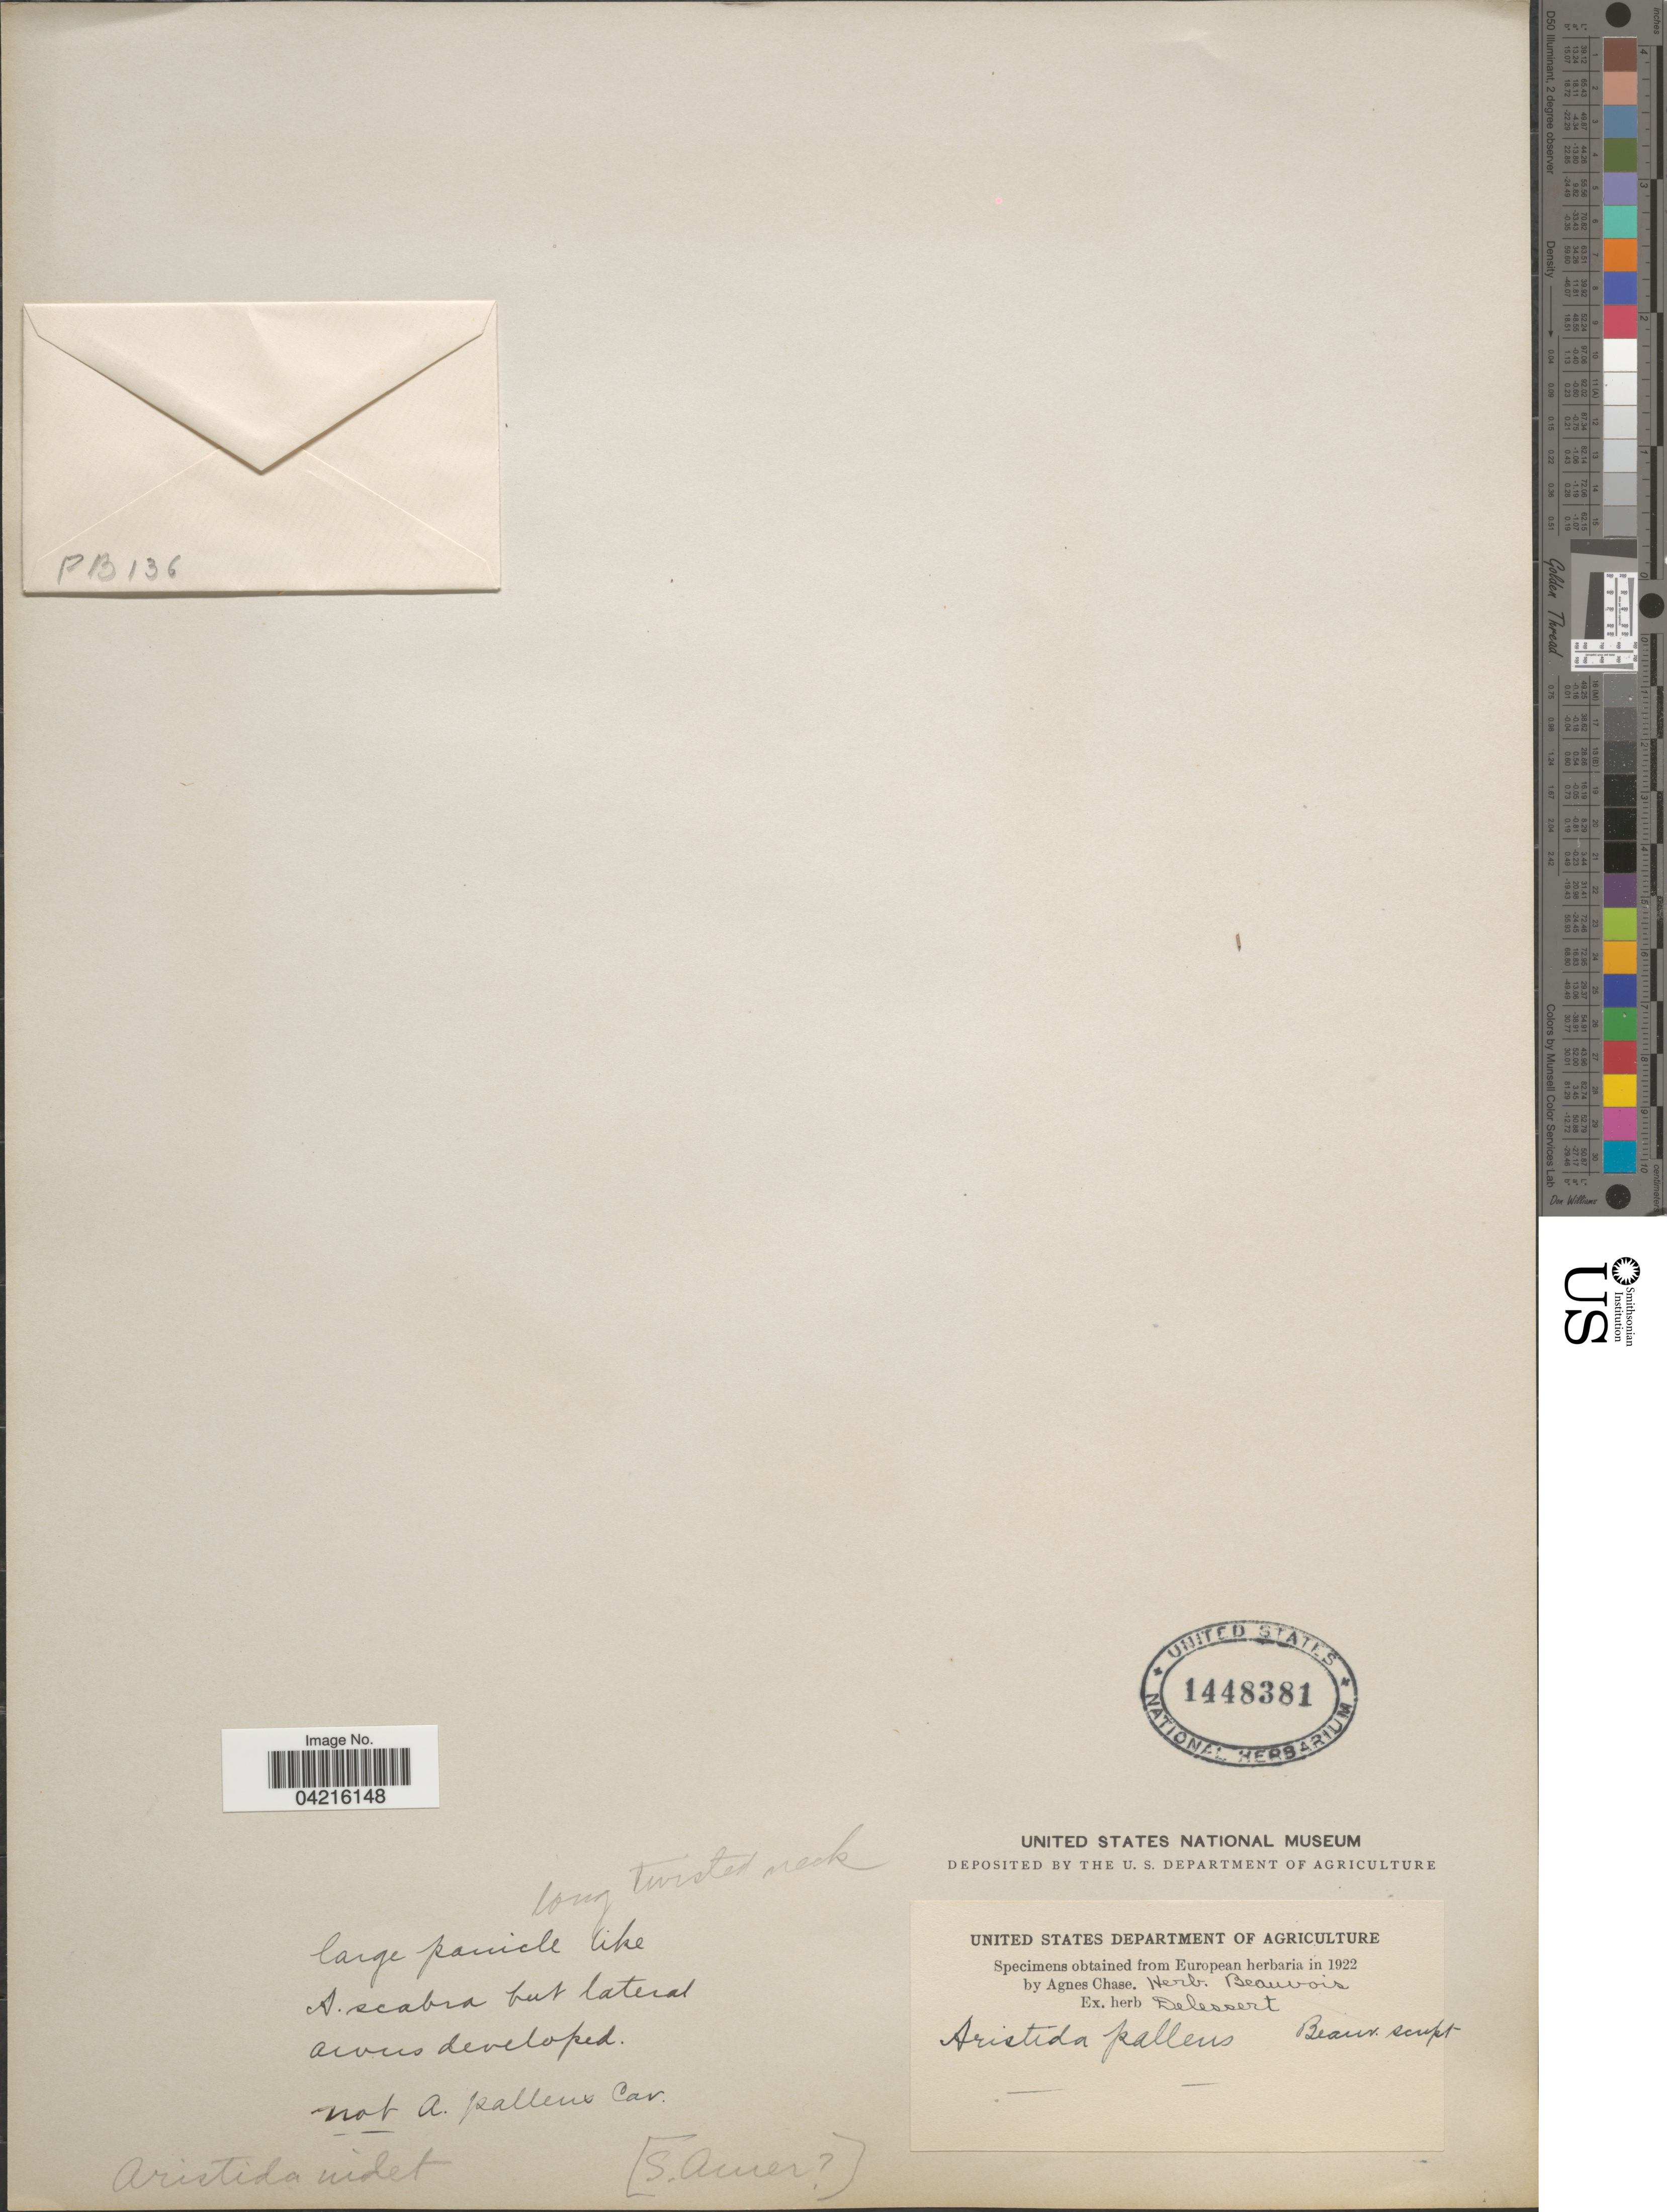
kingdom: Plantae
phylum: Tracheophyta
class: Liliopsida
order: Poales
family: Poaceae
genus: Aristida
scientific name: Aristida sp.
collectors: ex herb. Delessert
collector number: PB136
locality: [S. Amer[unsure placement]].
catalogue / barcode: US 1448381